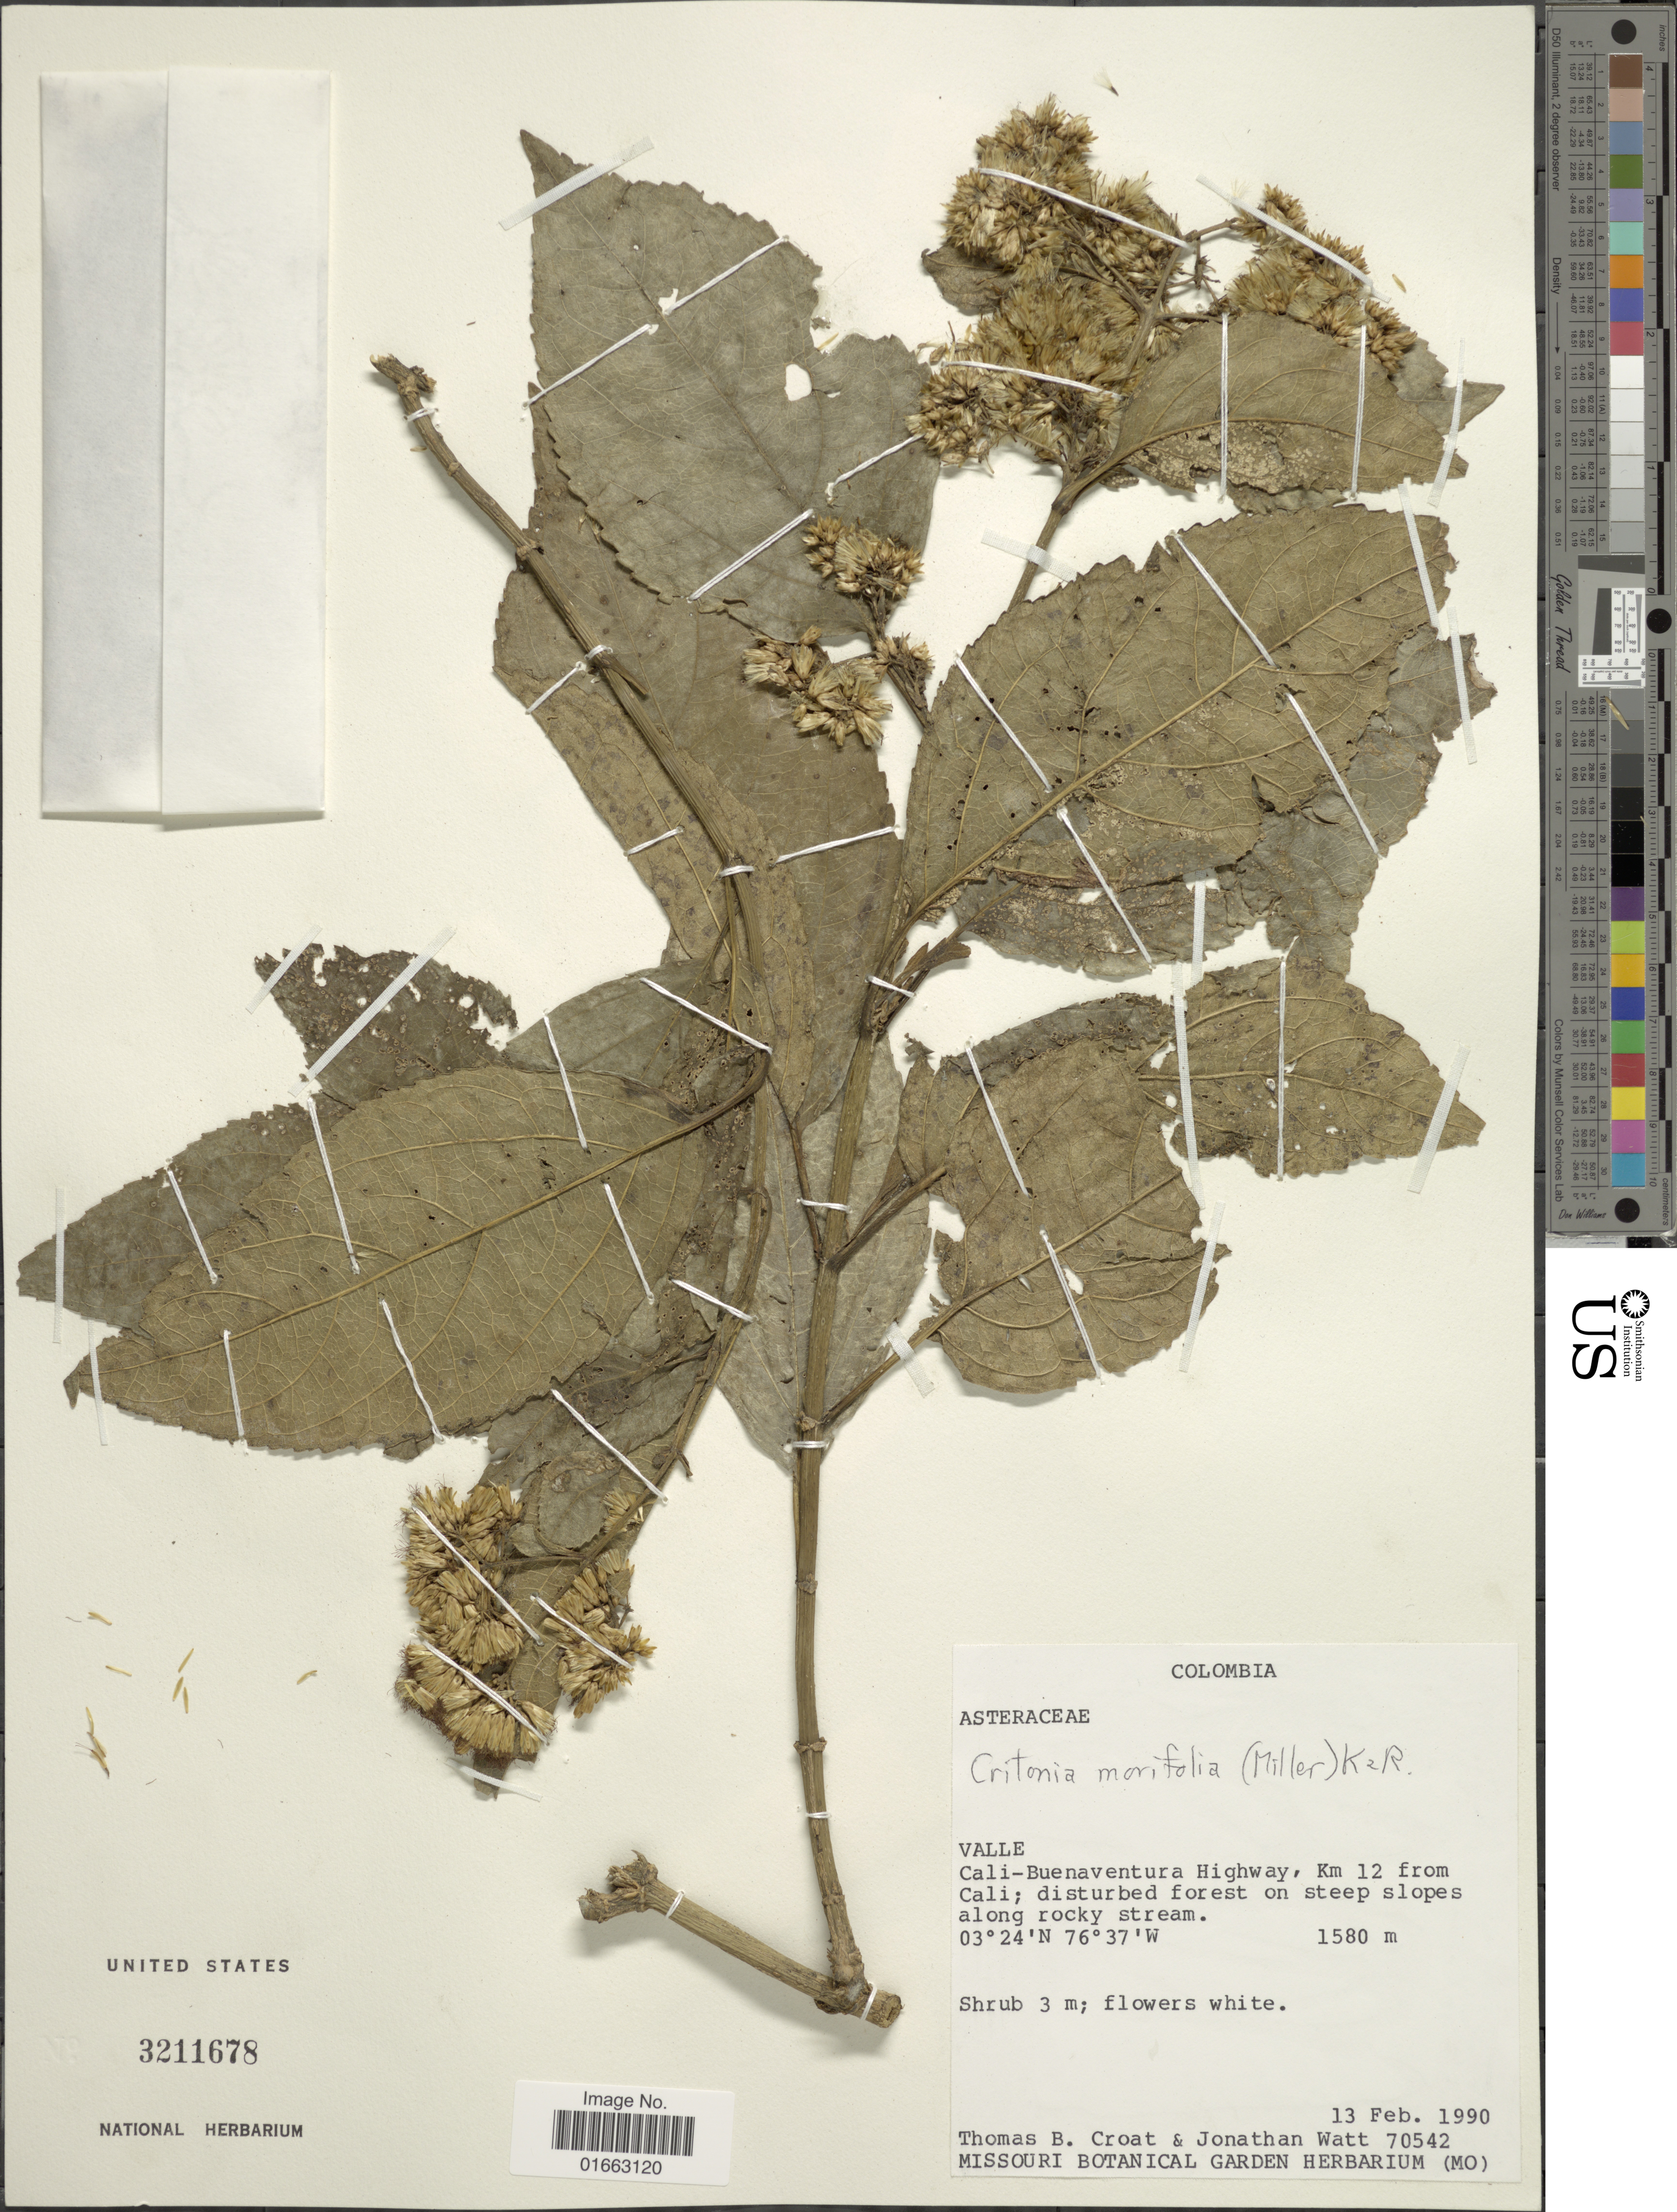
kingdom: Plantae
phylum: Tracheophyta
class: Magnoliopsida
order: Asterales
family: Asteraceae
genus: Critonia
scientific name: Critonia morifolia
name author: (Mill.) R.M. King & H. Rob.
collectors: T. B. Croat & J. Watt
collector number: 70542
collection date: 1990-02-13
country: Colombia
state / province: Valle del Cauca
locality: Valle, Cali-Buenaventura Highway, Km 12 from Cali; disturbed forest on steep slopes along rocky stream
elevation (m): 1580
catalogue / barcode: US 3211678